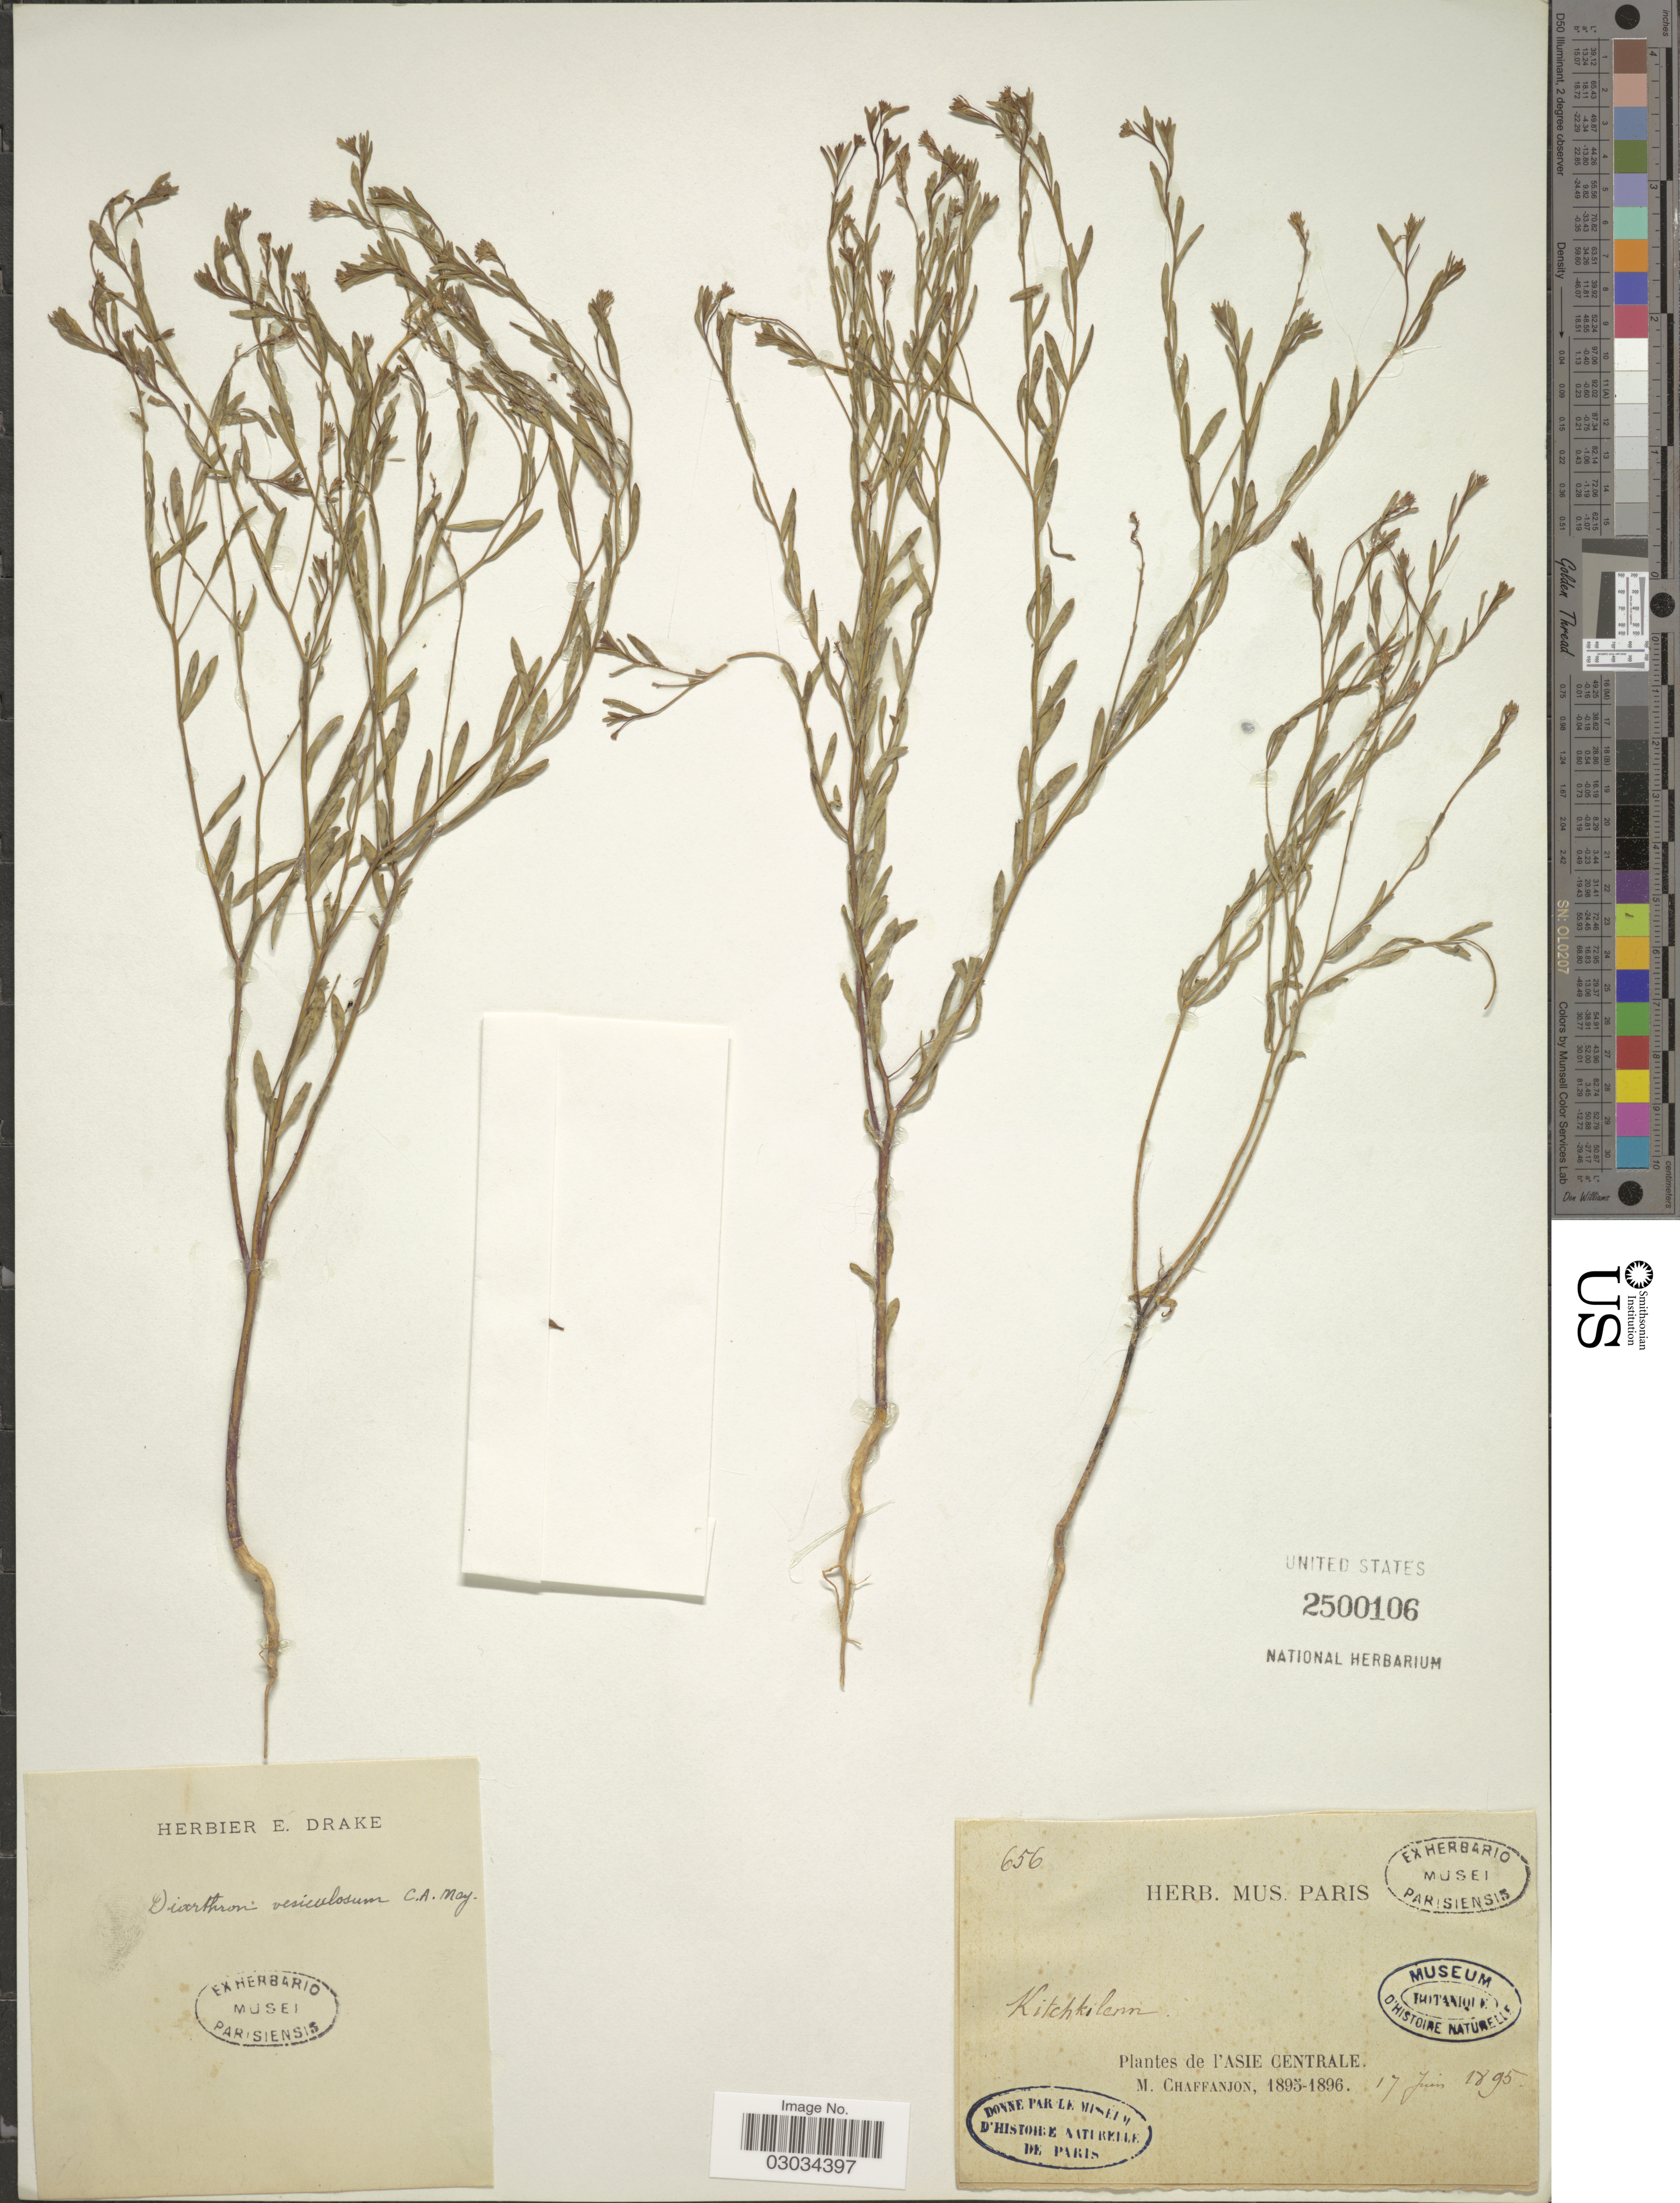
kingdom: Plantae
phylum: Tracheophyta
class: Magnoliopsida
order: Malvales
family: Thymelaeaceae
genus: Diarthron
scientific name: Diarthron vesiculosum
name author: (Fisch. & C.A. Mey. ex Kar. & Kir.) C.A. Mey.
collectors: M. Chaffanjon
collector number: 656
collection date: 1895-06-17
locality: Asie Centrale.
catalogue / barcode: US 2500106